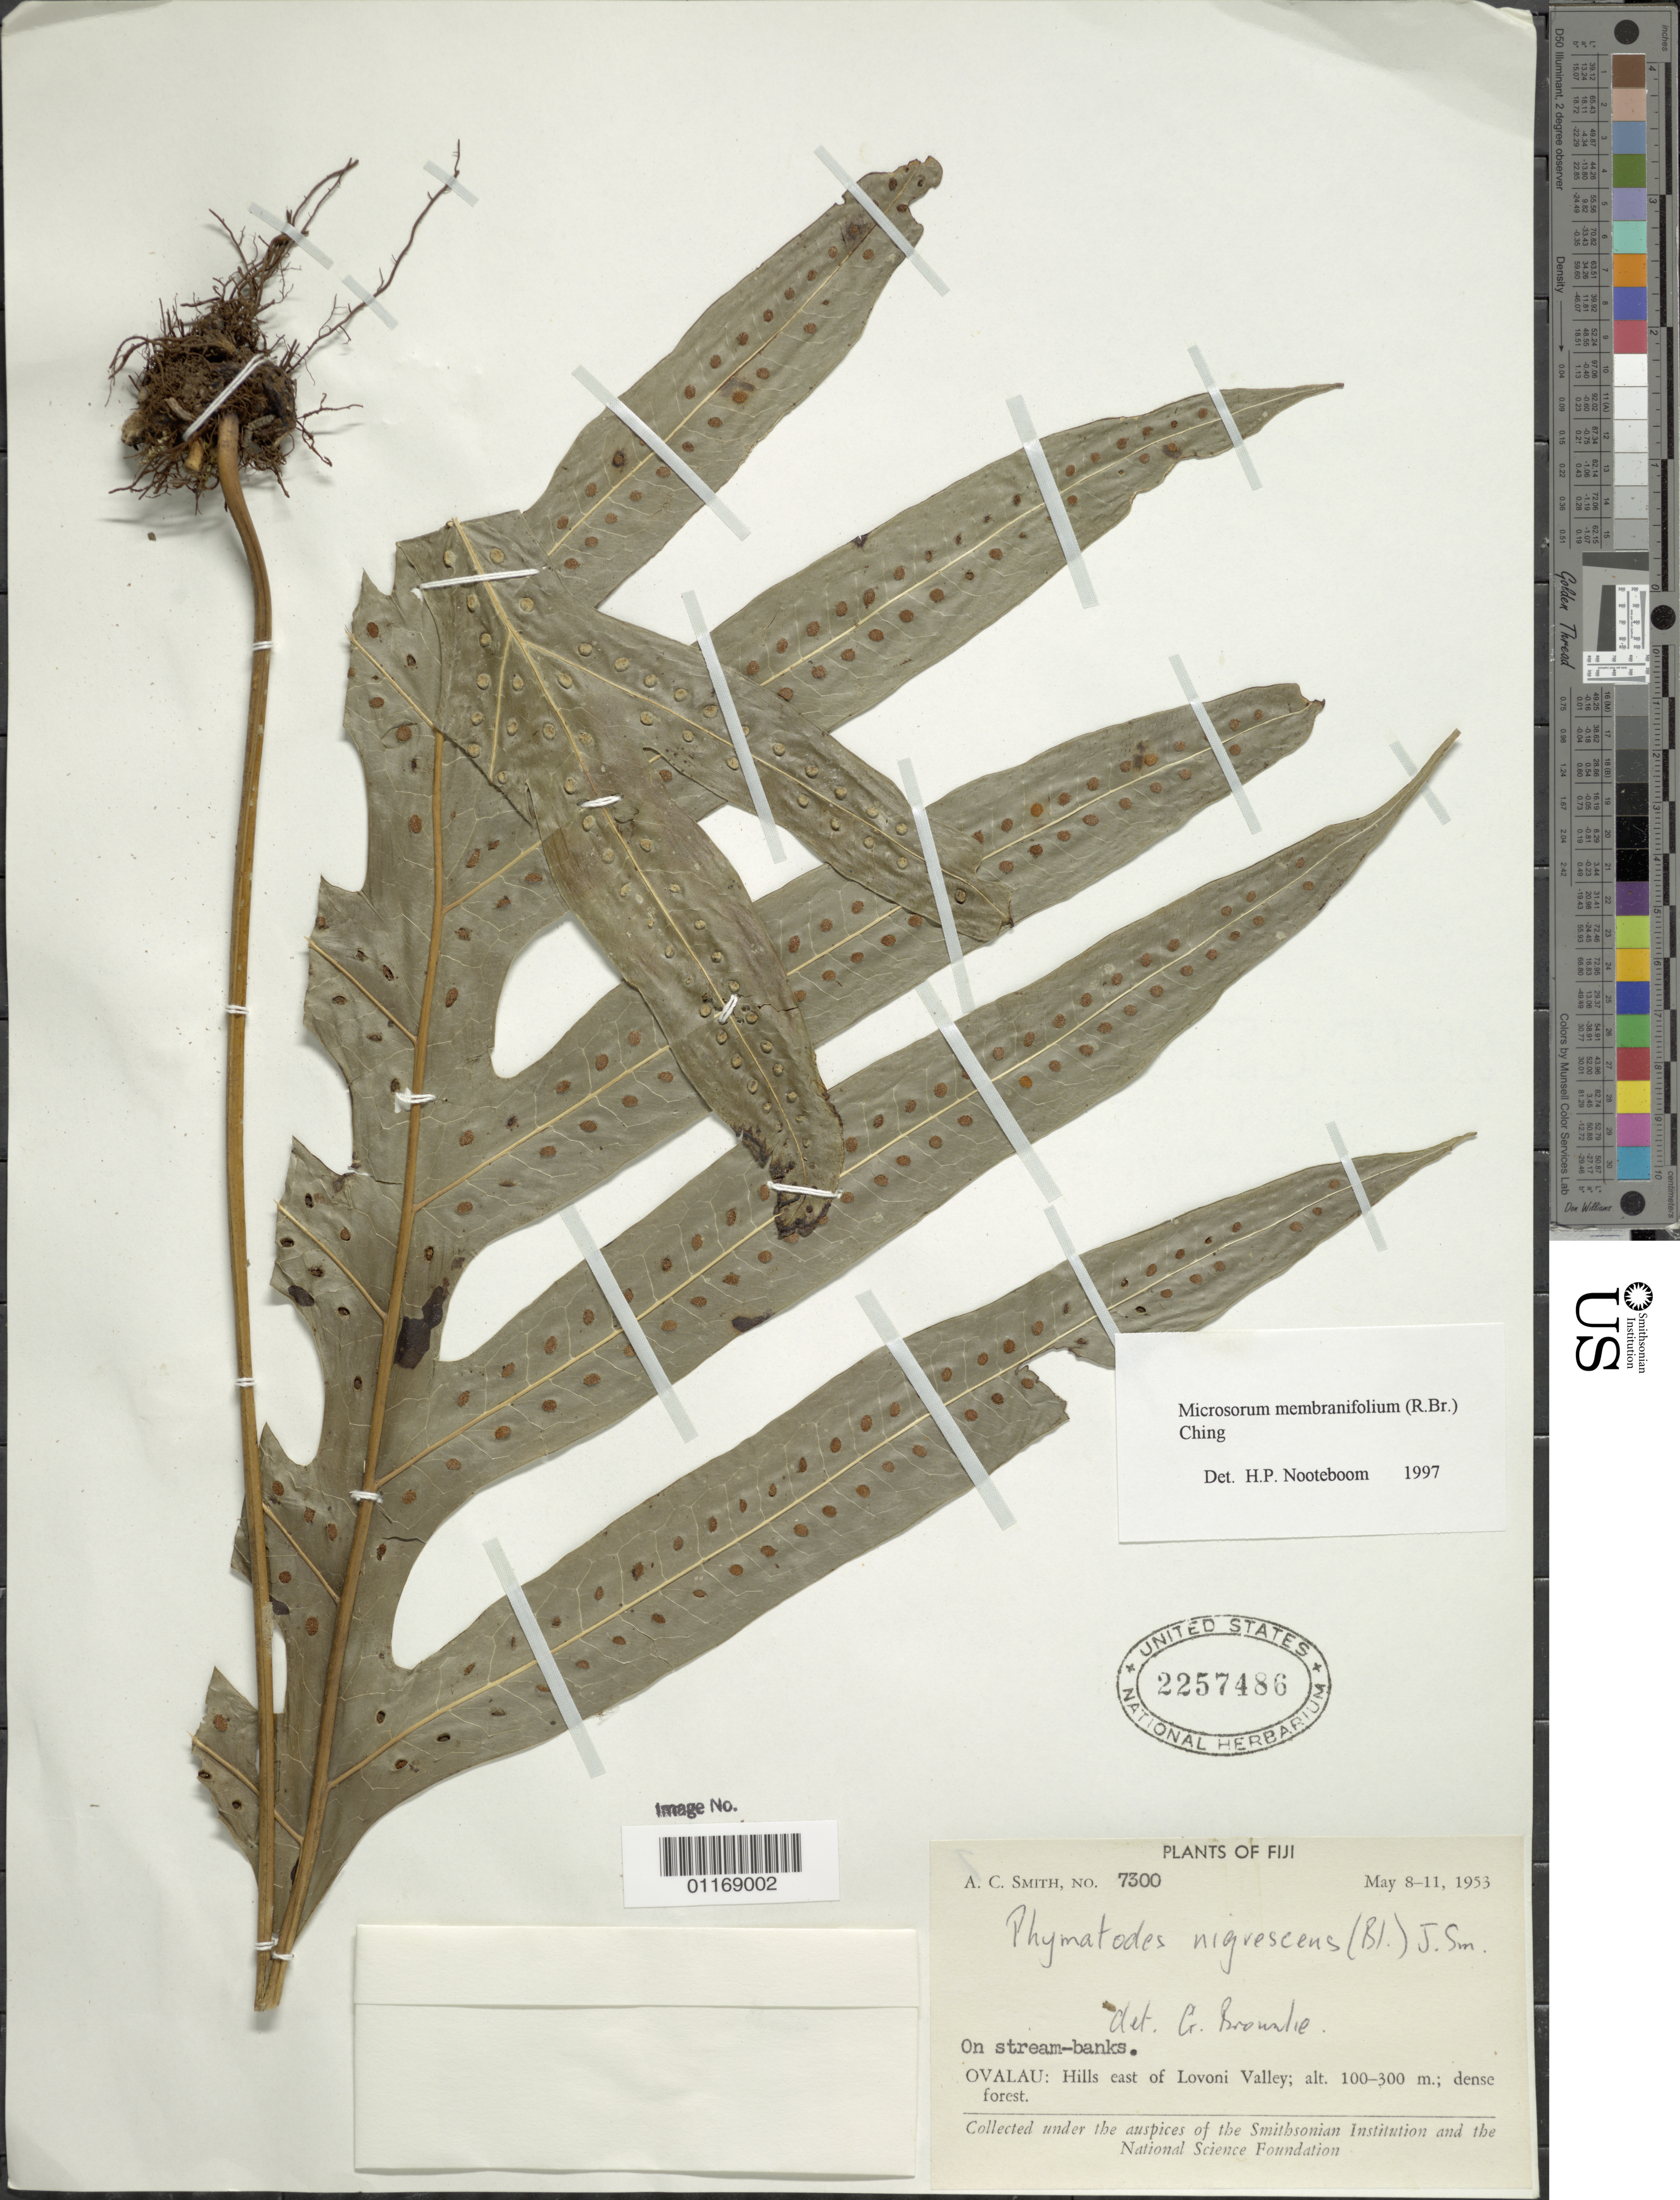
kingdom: Plantae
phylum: Tracheophyta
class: Polypodiopsida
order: Polypodiales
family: Polypodiaceae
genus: Microsorum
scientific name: Microsorum membranifolium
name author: (R. Br.) Ching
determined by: Nooteboom, H. P.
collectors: A. C. Smith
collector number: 7300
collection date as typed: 08 May 1953 to 11 May 1953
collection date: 1953-05-08/1953-05-11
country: Fiji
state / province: Eastern Division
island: Ovalau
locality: Hills e of lovoni valley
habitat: On stream banks, dense forest.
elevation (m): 100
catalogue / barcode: US 2257486